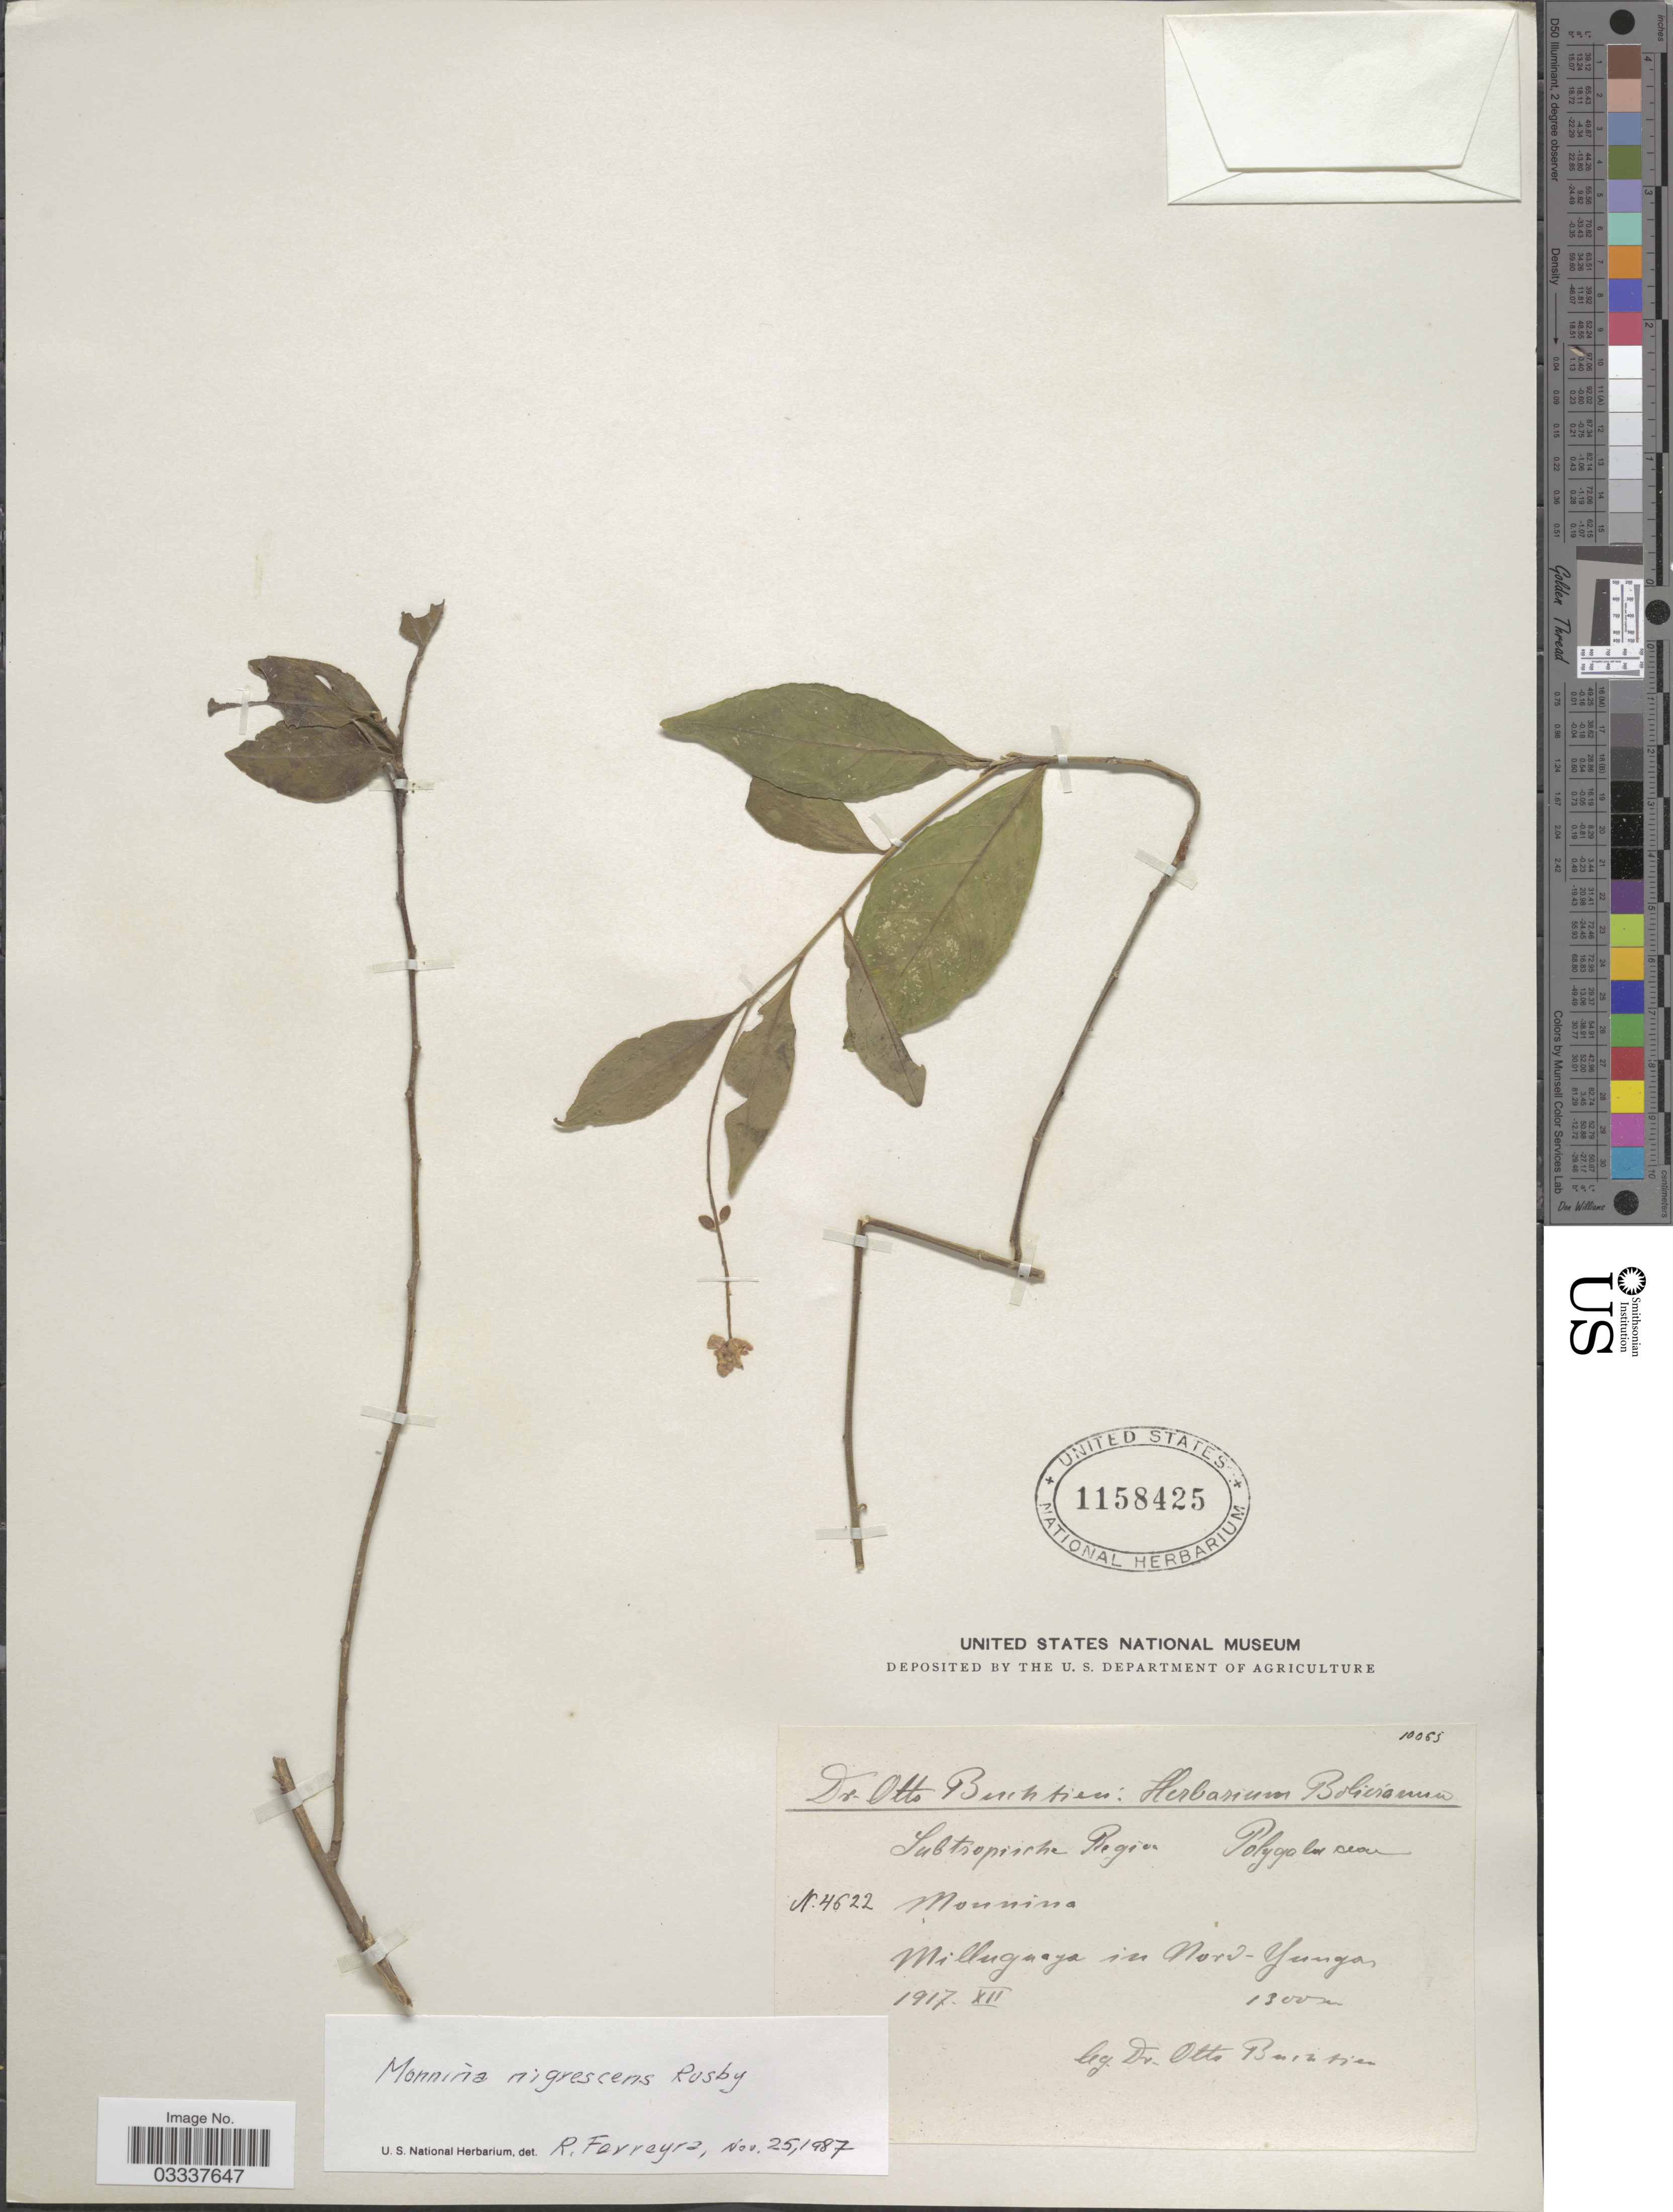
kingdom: Plantae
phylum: Tracheophyta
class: Magnoliopsida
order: Fabales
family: Polygalaceae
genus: Monnina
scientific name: Monnina nigrescens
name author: Rusby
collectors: O. Buchtien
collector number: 4622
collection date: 1917-12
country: Bolivia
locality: Milluguaya in Nord Yungas.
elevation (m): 1300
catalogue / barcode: US 1158425